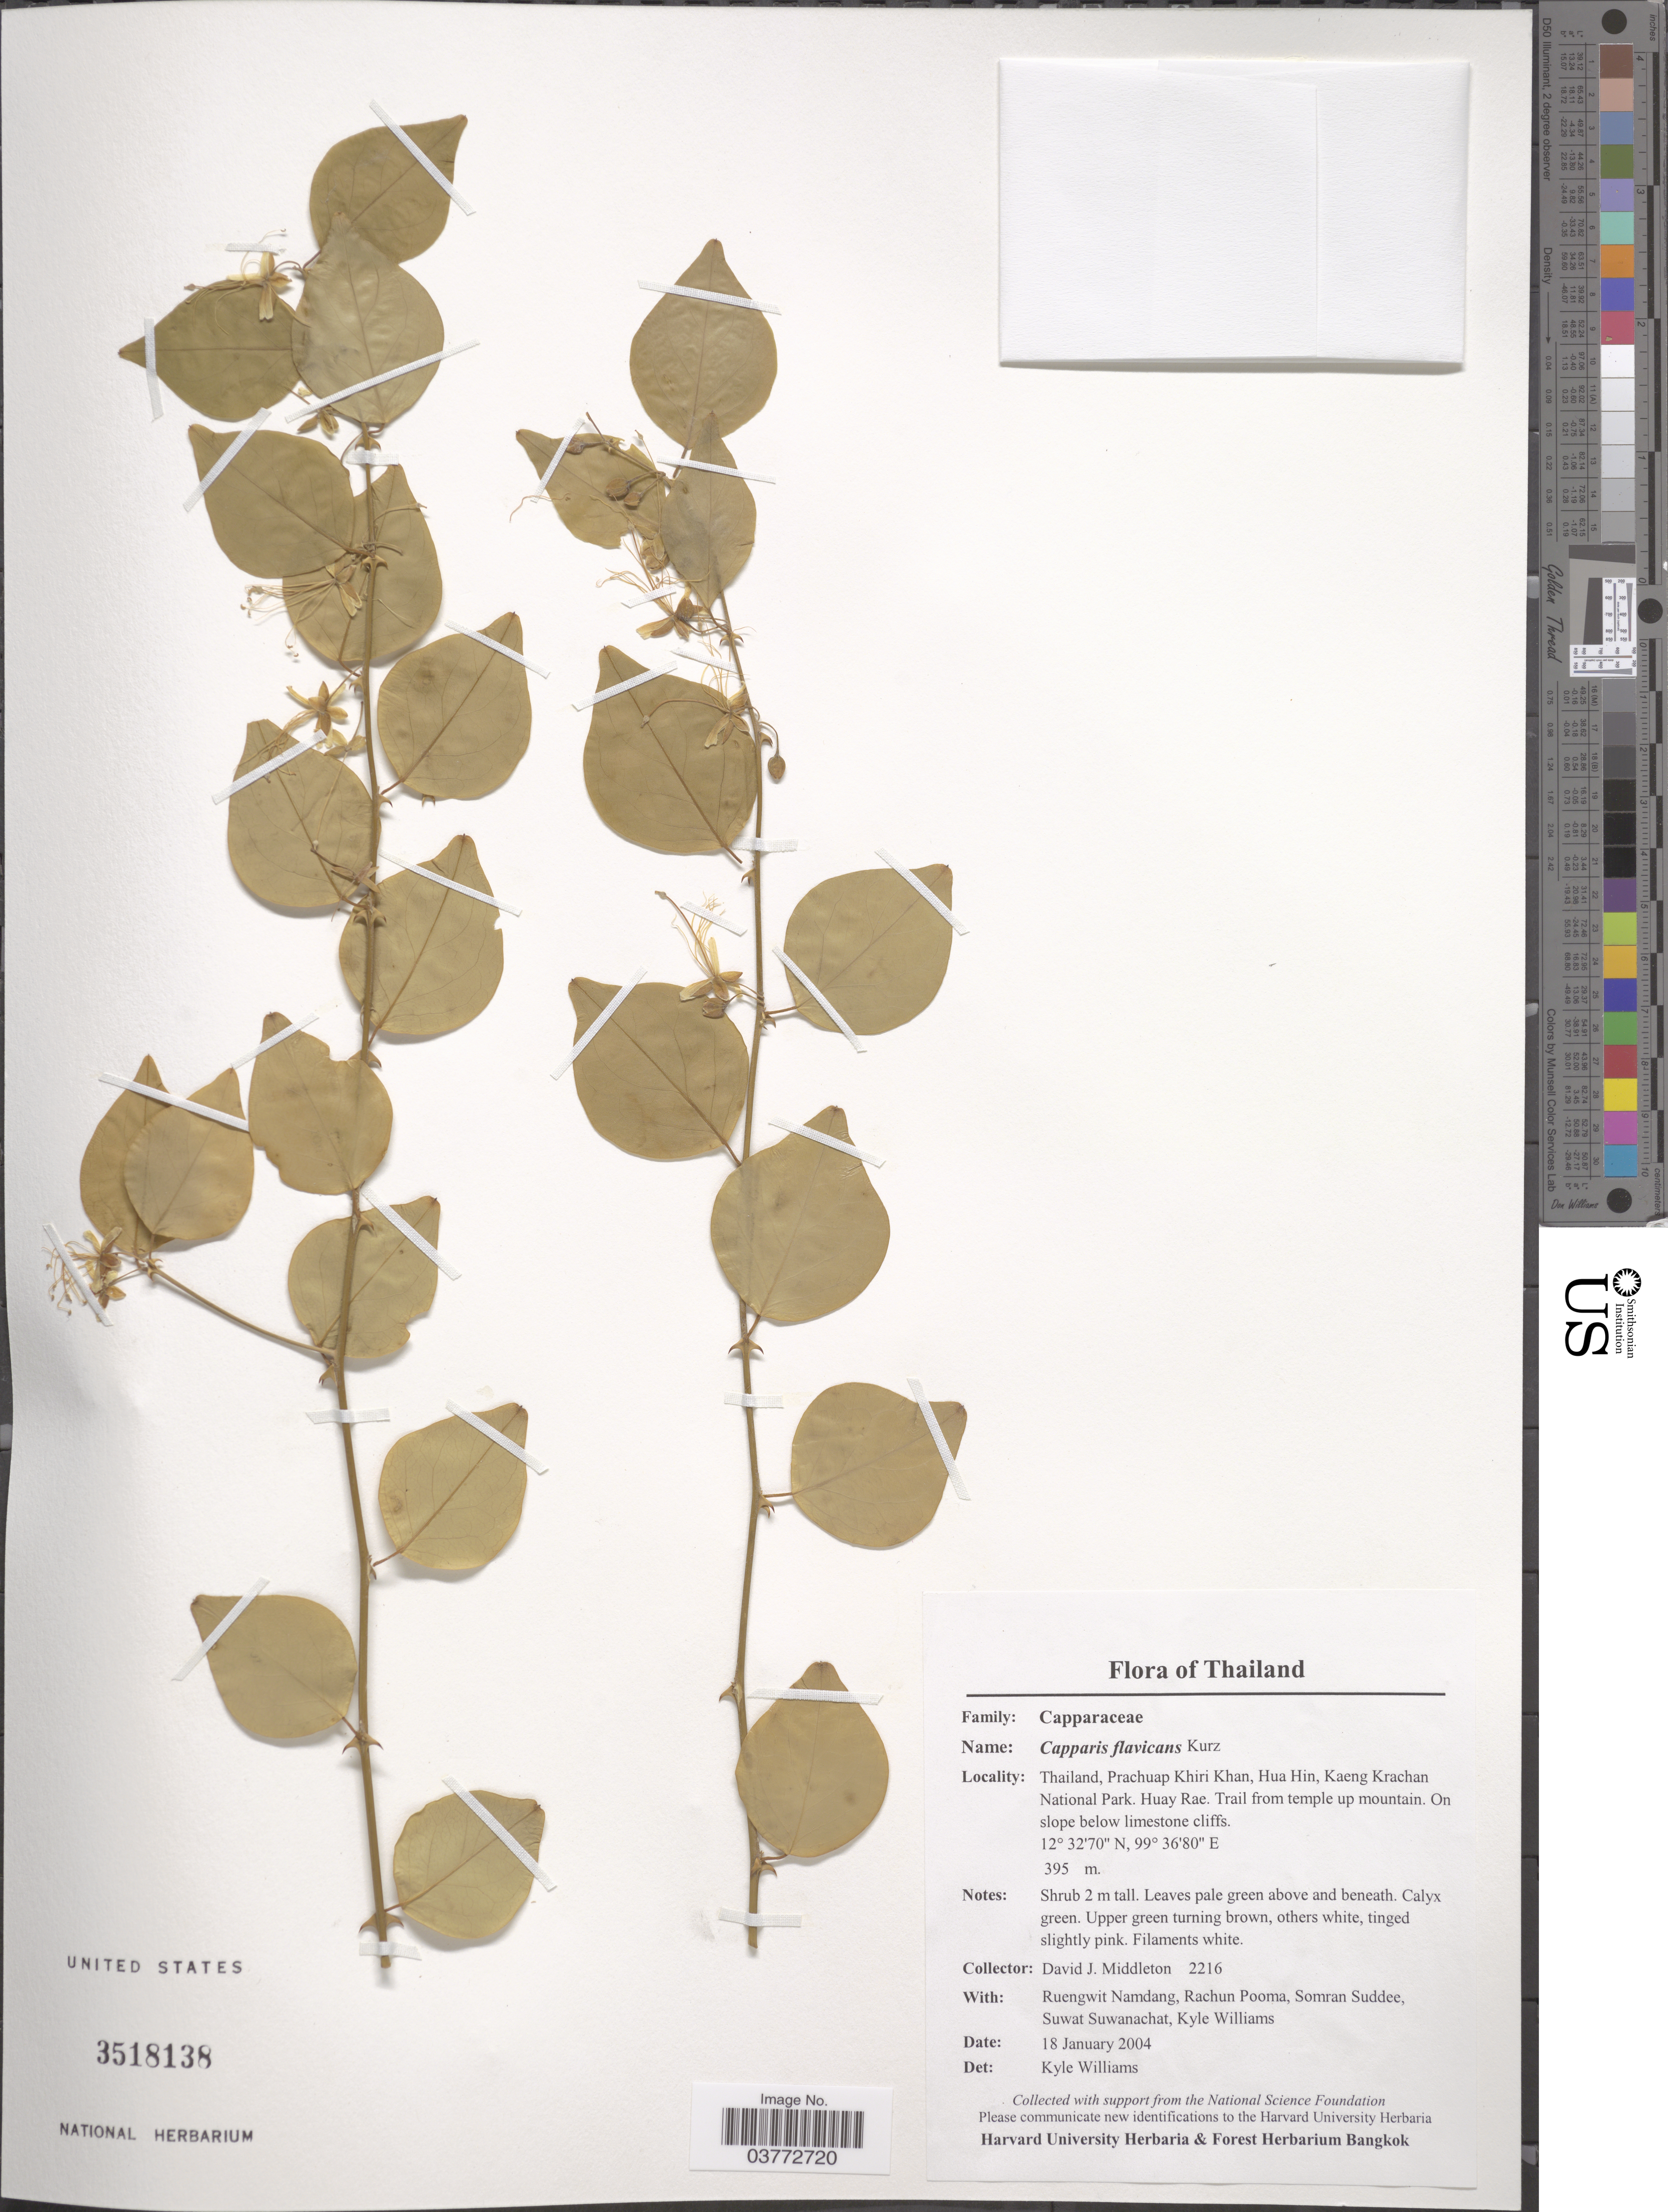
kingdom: Plantae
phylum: Tracheophyta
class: Magnoliopsida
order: Brassicales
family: Capparaceae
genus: Capparis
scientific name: Capparis flavicans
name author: Kurz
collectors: D. J. Middleton, R. Namdang, R. Pooma, S. Suddee & et al.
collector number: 2216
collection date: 2004-01-18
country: Thailand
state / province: Prachuap Khiri Khan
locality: Hua Hin, Kaeng Krachan National Park. Huay Rae. Trail from temple up mountain. On slope below limestone cliffs.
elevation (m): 395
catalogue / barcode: US 3518138